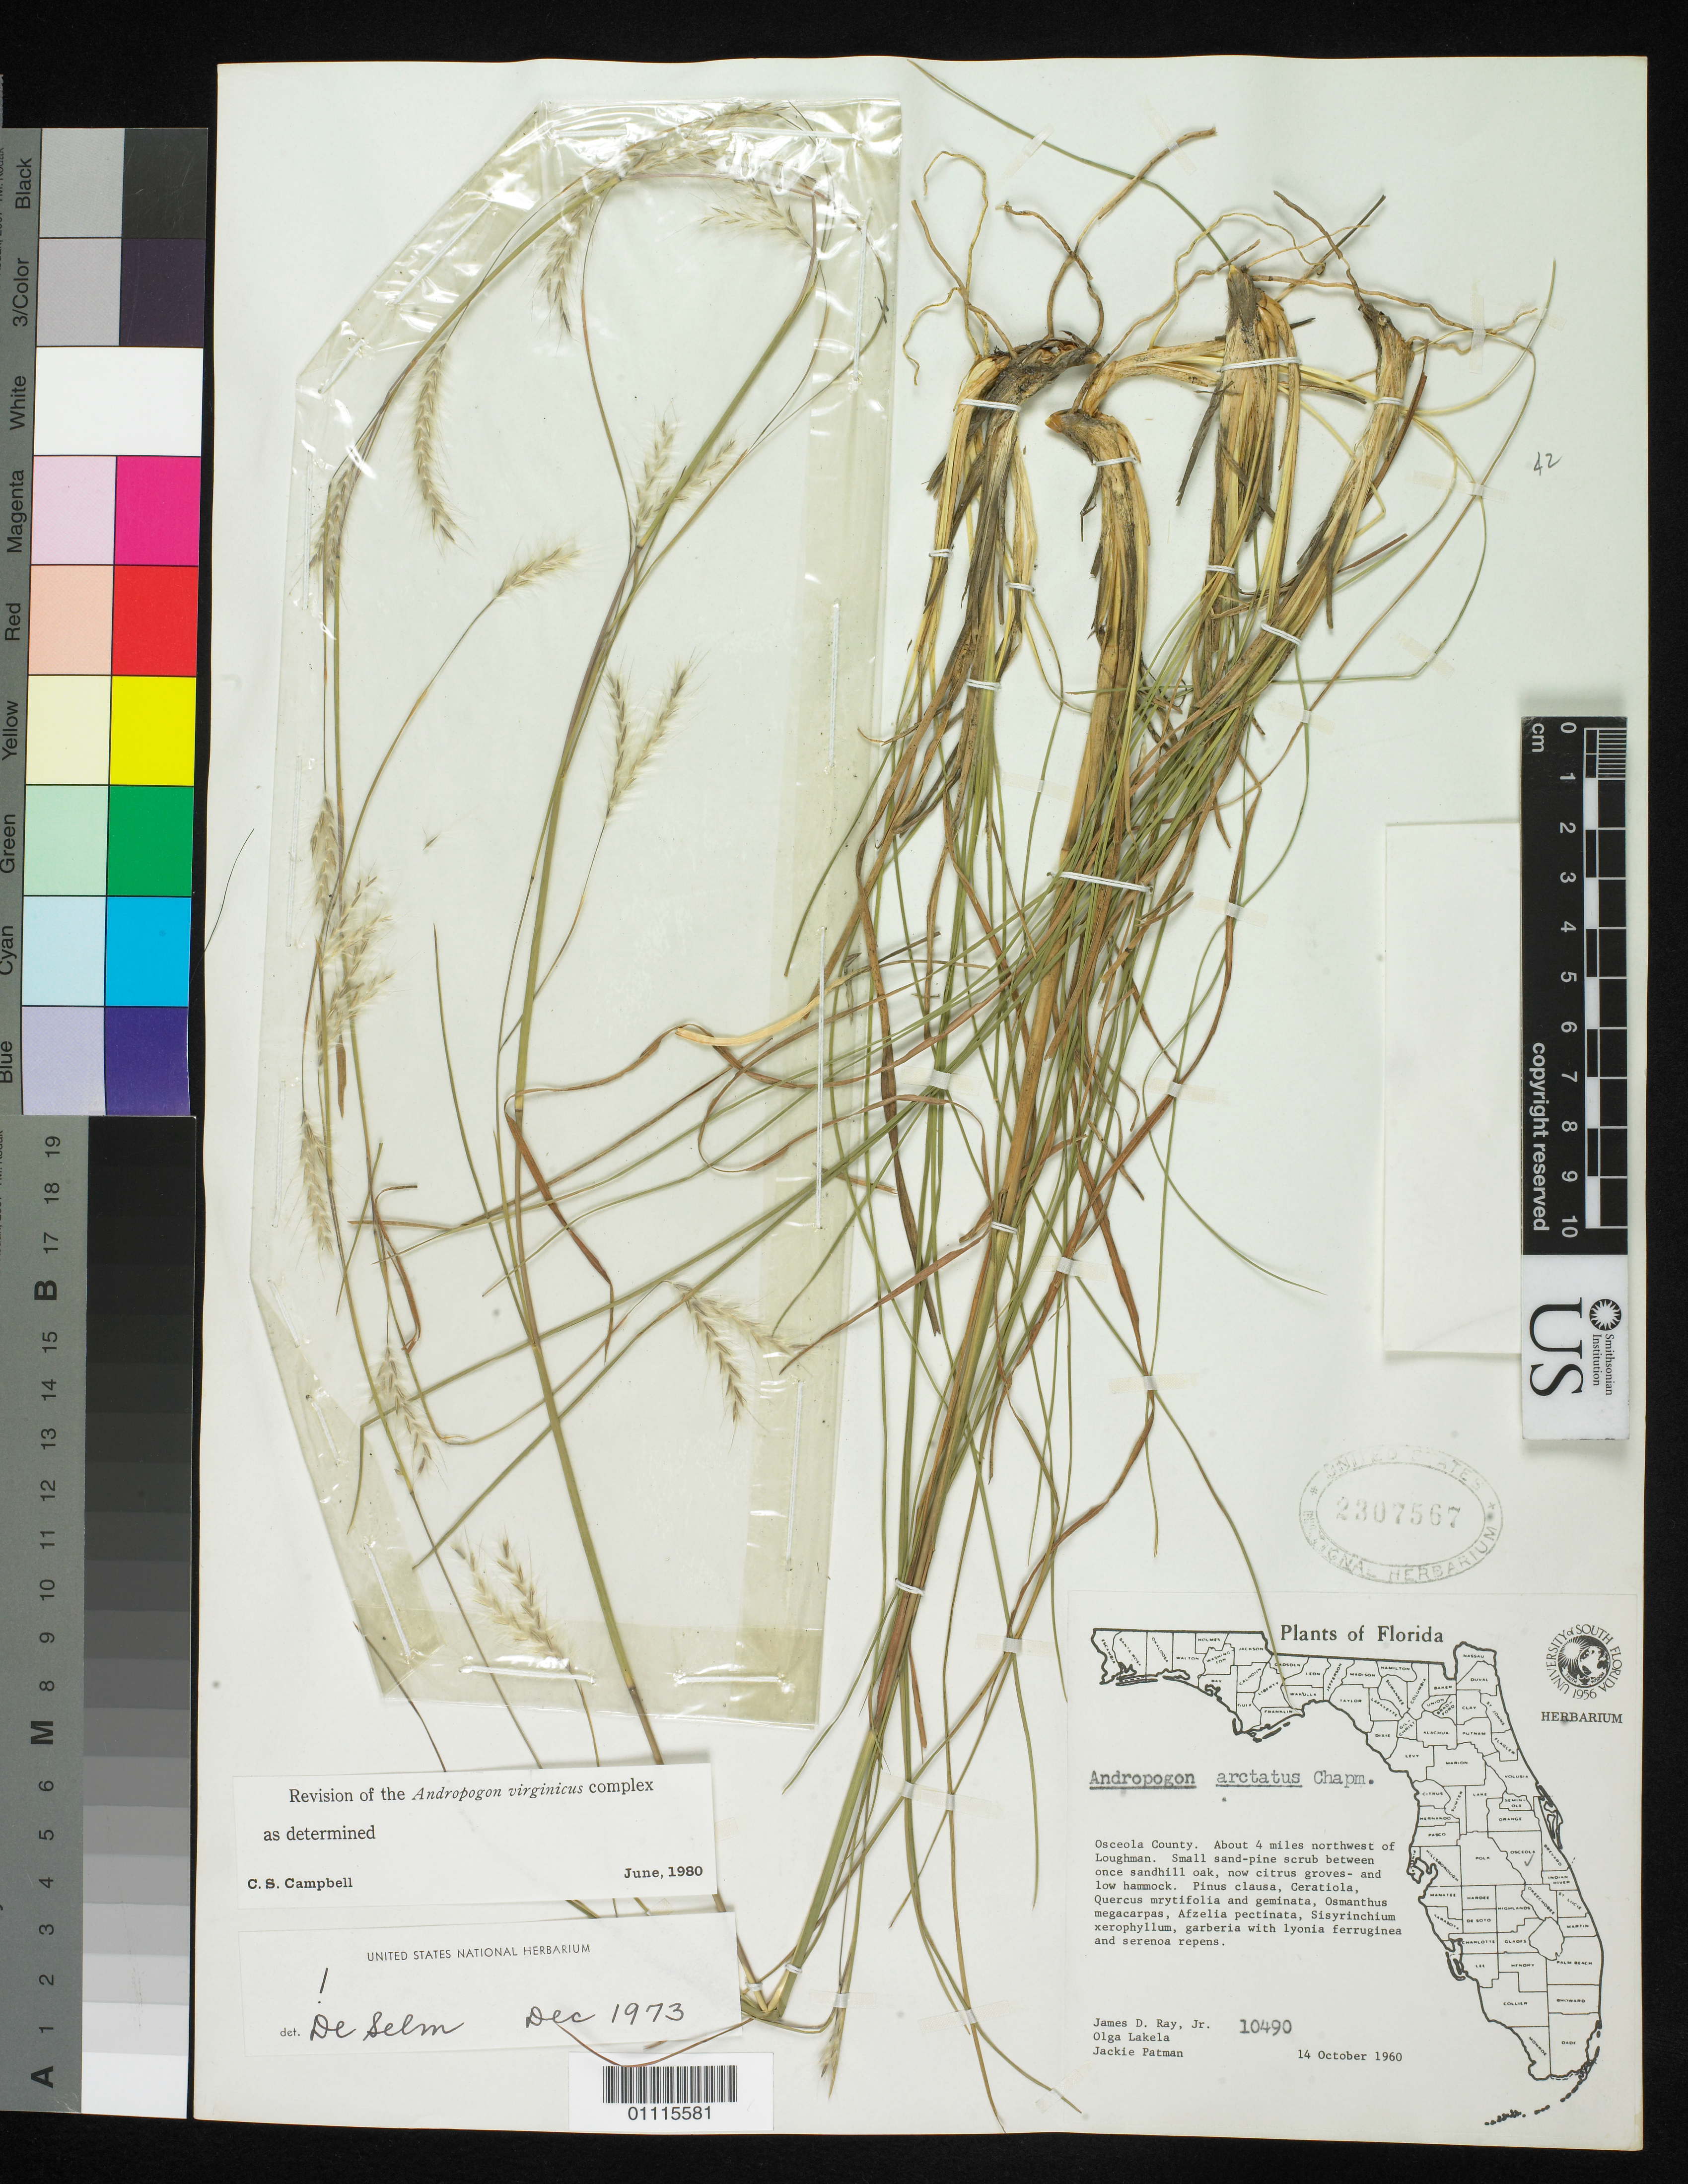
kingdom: Plantae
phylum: Tracheophyta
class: Liliopsida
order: Poales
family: Poaceae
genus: Andropogon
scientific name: Andropogon virginicus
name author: L.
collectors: J. D. Ray Jr., O. K. Lakela & J. Patman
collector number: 10490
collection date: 1960-10-14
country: United States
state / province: Florida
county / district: Osceola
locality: About 4 mi. NW of Loughman.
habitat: Small sand-pine scrub between once sandhill oak, now citrus groves, and low hammock.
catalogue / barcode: US 2307567